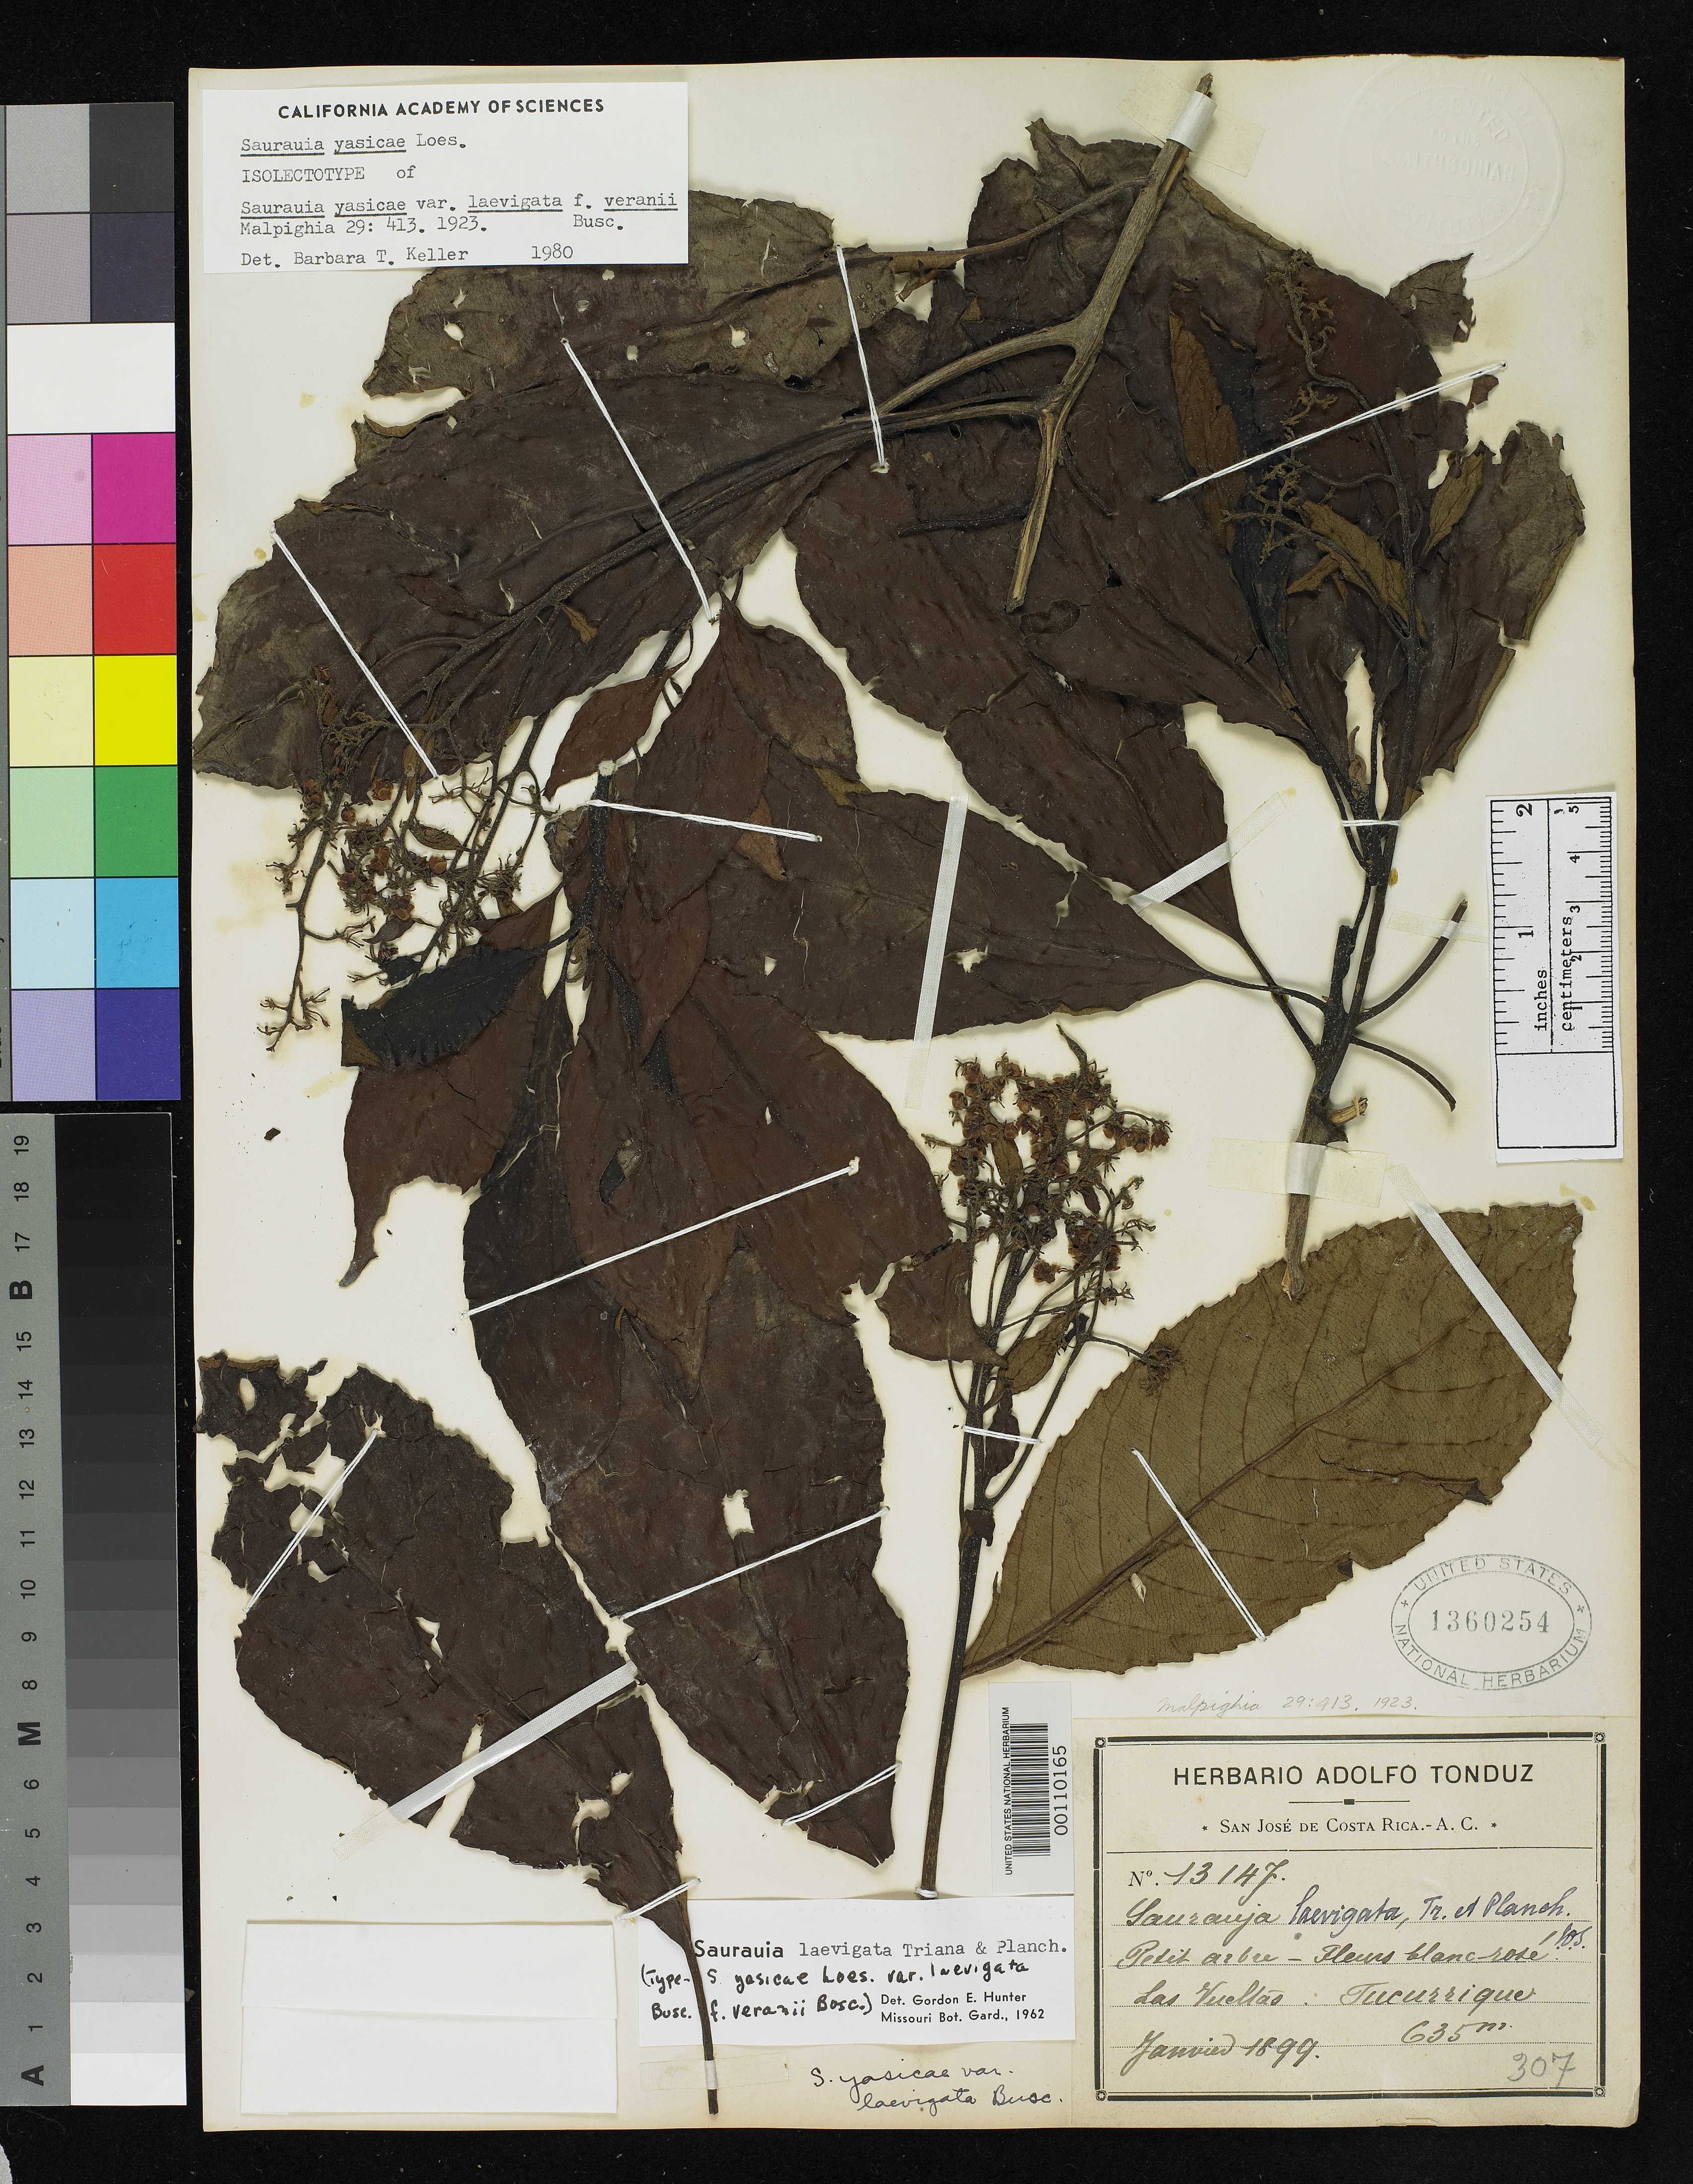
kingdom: Plantae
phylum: Tracheophyta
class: Magnoliopsida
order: Ericales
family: Actinidiaceae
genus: Saurauia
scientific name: Saurauia yasicae f. veranii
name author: Buscal.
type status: Isotype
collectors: A. Tonduz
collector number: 13147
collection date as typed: Jan 1899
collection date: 1899-01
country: Costa Rica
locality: Les Vueltas, Tucurrique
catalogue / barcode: US 1360254